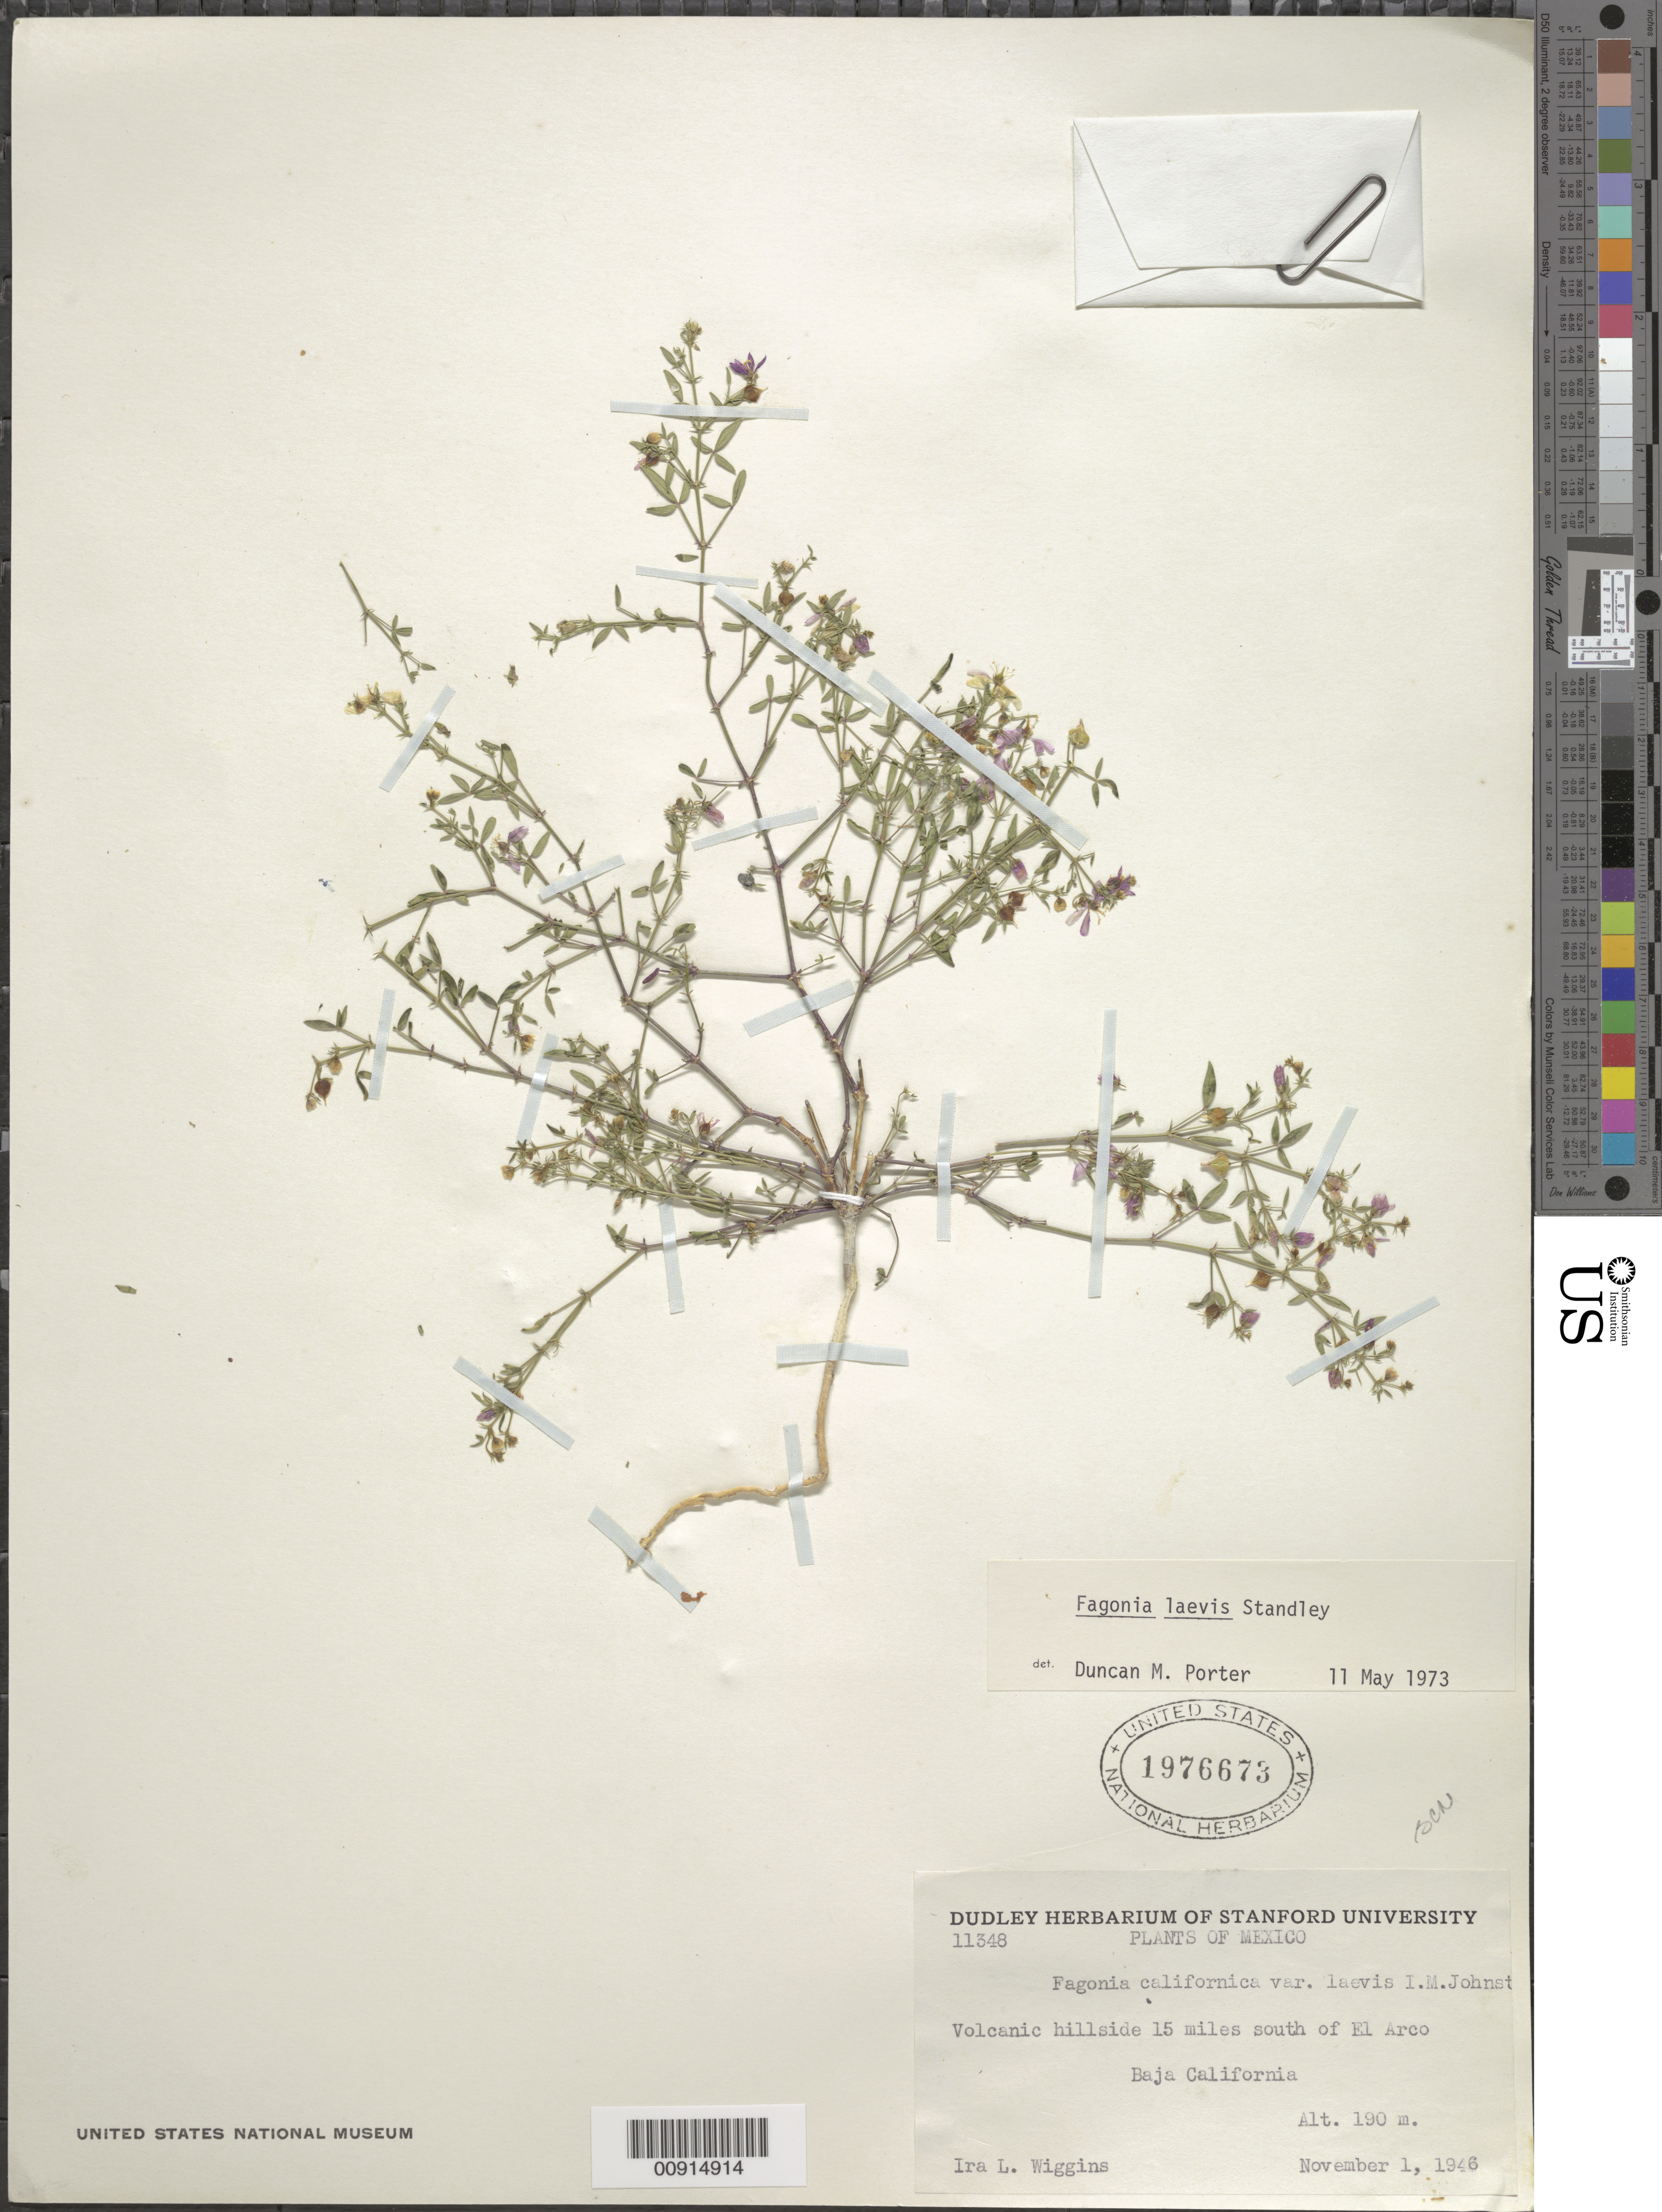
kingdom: Plantae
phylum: Tracheophyta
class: Magnoliopsida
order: Zygophyllales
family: Zygophyllaceae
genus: Fagonia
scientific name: Fagonia laevis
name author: Standl.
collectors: I. L. Wiggins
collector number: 11348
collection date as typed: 01 Nov 1946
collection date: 1946-11-01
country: Mexico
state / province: Baja California Norte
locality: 15 miles south of El Arco. Baja California.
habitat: Volcanic hillside.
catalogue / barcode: US 1976673